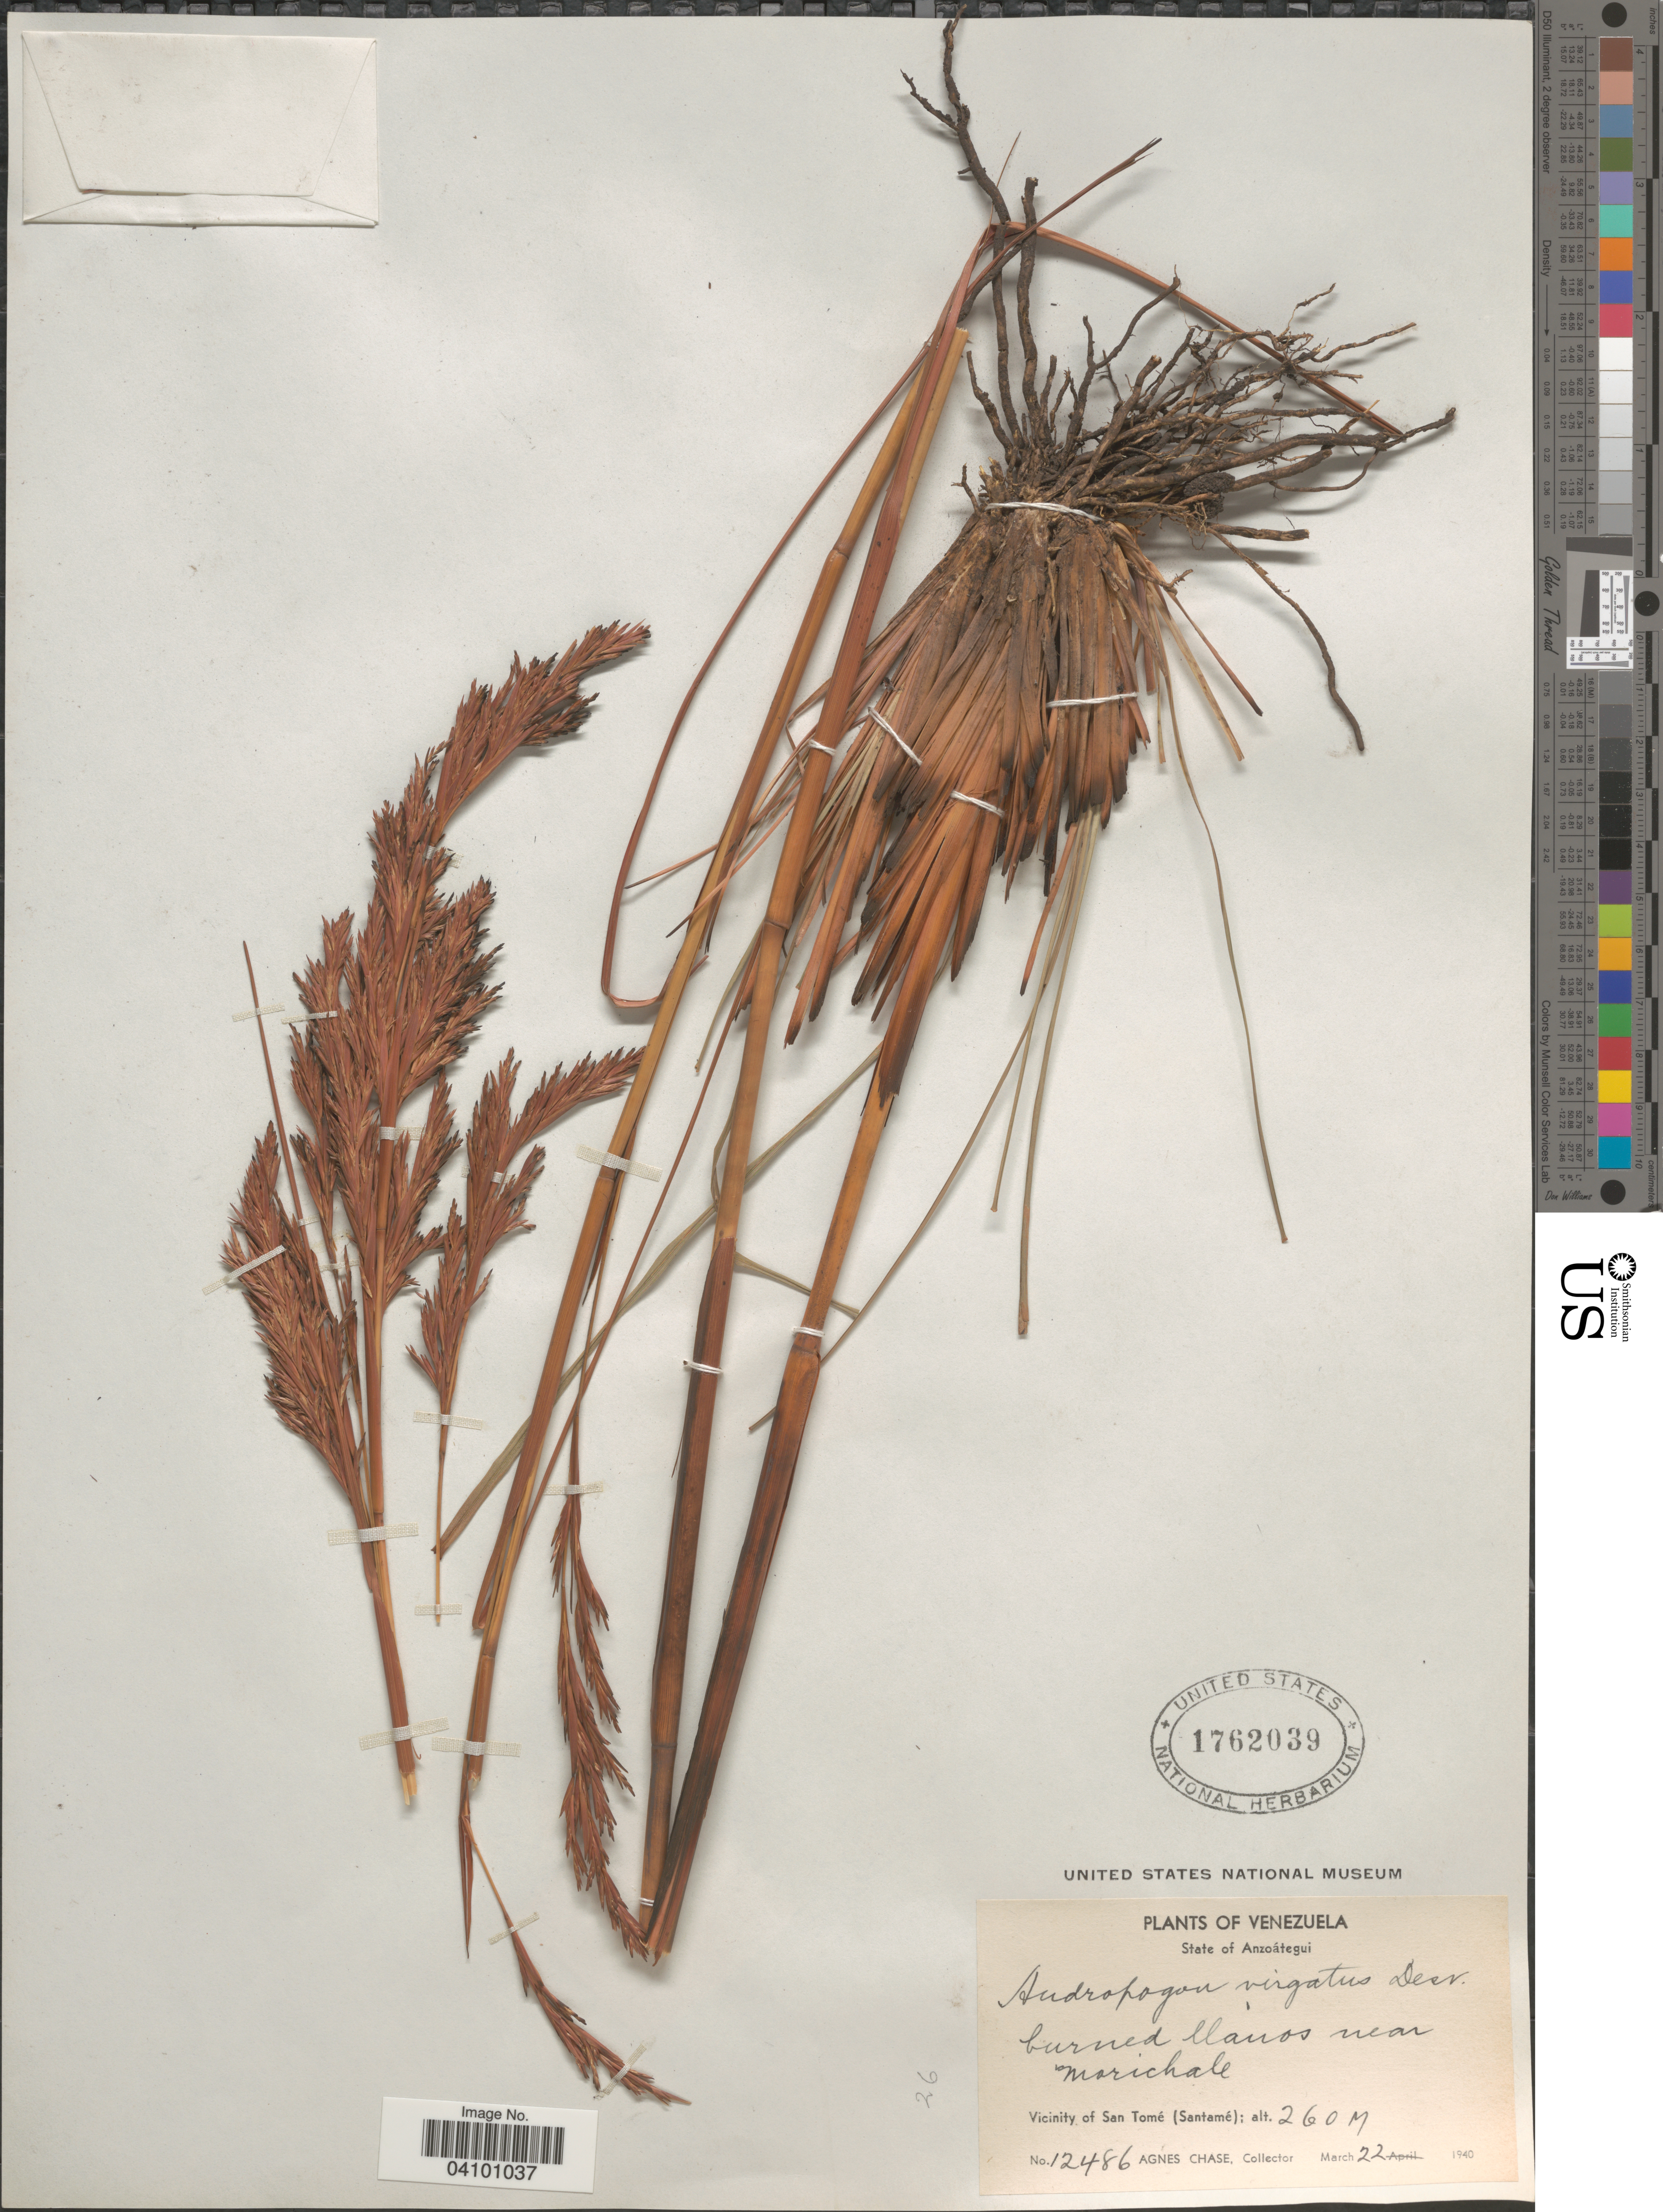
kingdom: Plantae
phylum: Tracheophyta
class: Liliopsida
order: Poales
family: Poaceae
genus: Andropogon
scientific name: Andropogon virgatus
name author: Desv. ex Ham.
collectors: A. Chase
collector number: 12486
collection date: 1940-03-22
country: Venezuela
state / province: Anzoategui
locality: Near marichale. Vicinity of San Tomé (Santamé).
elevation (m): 260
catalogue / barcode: US 1762039